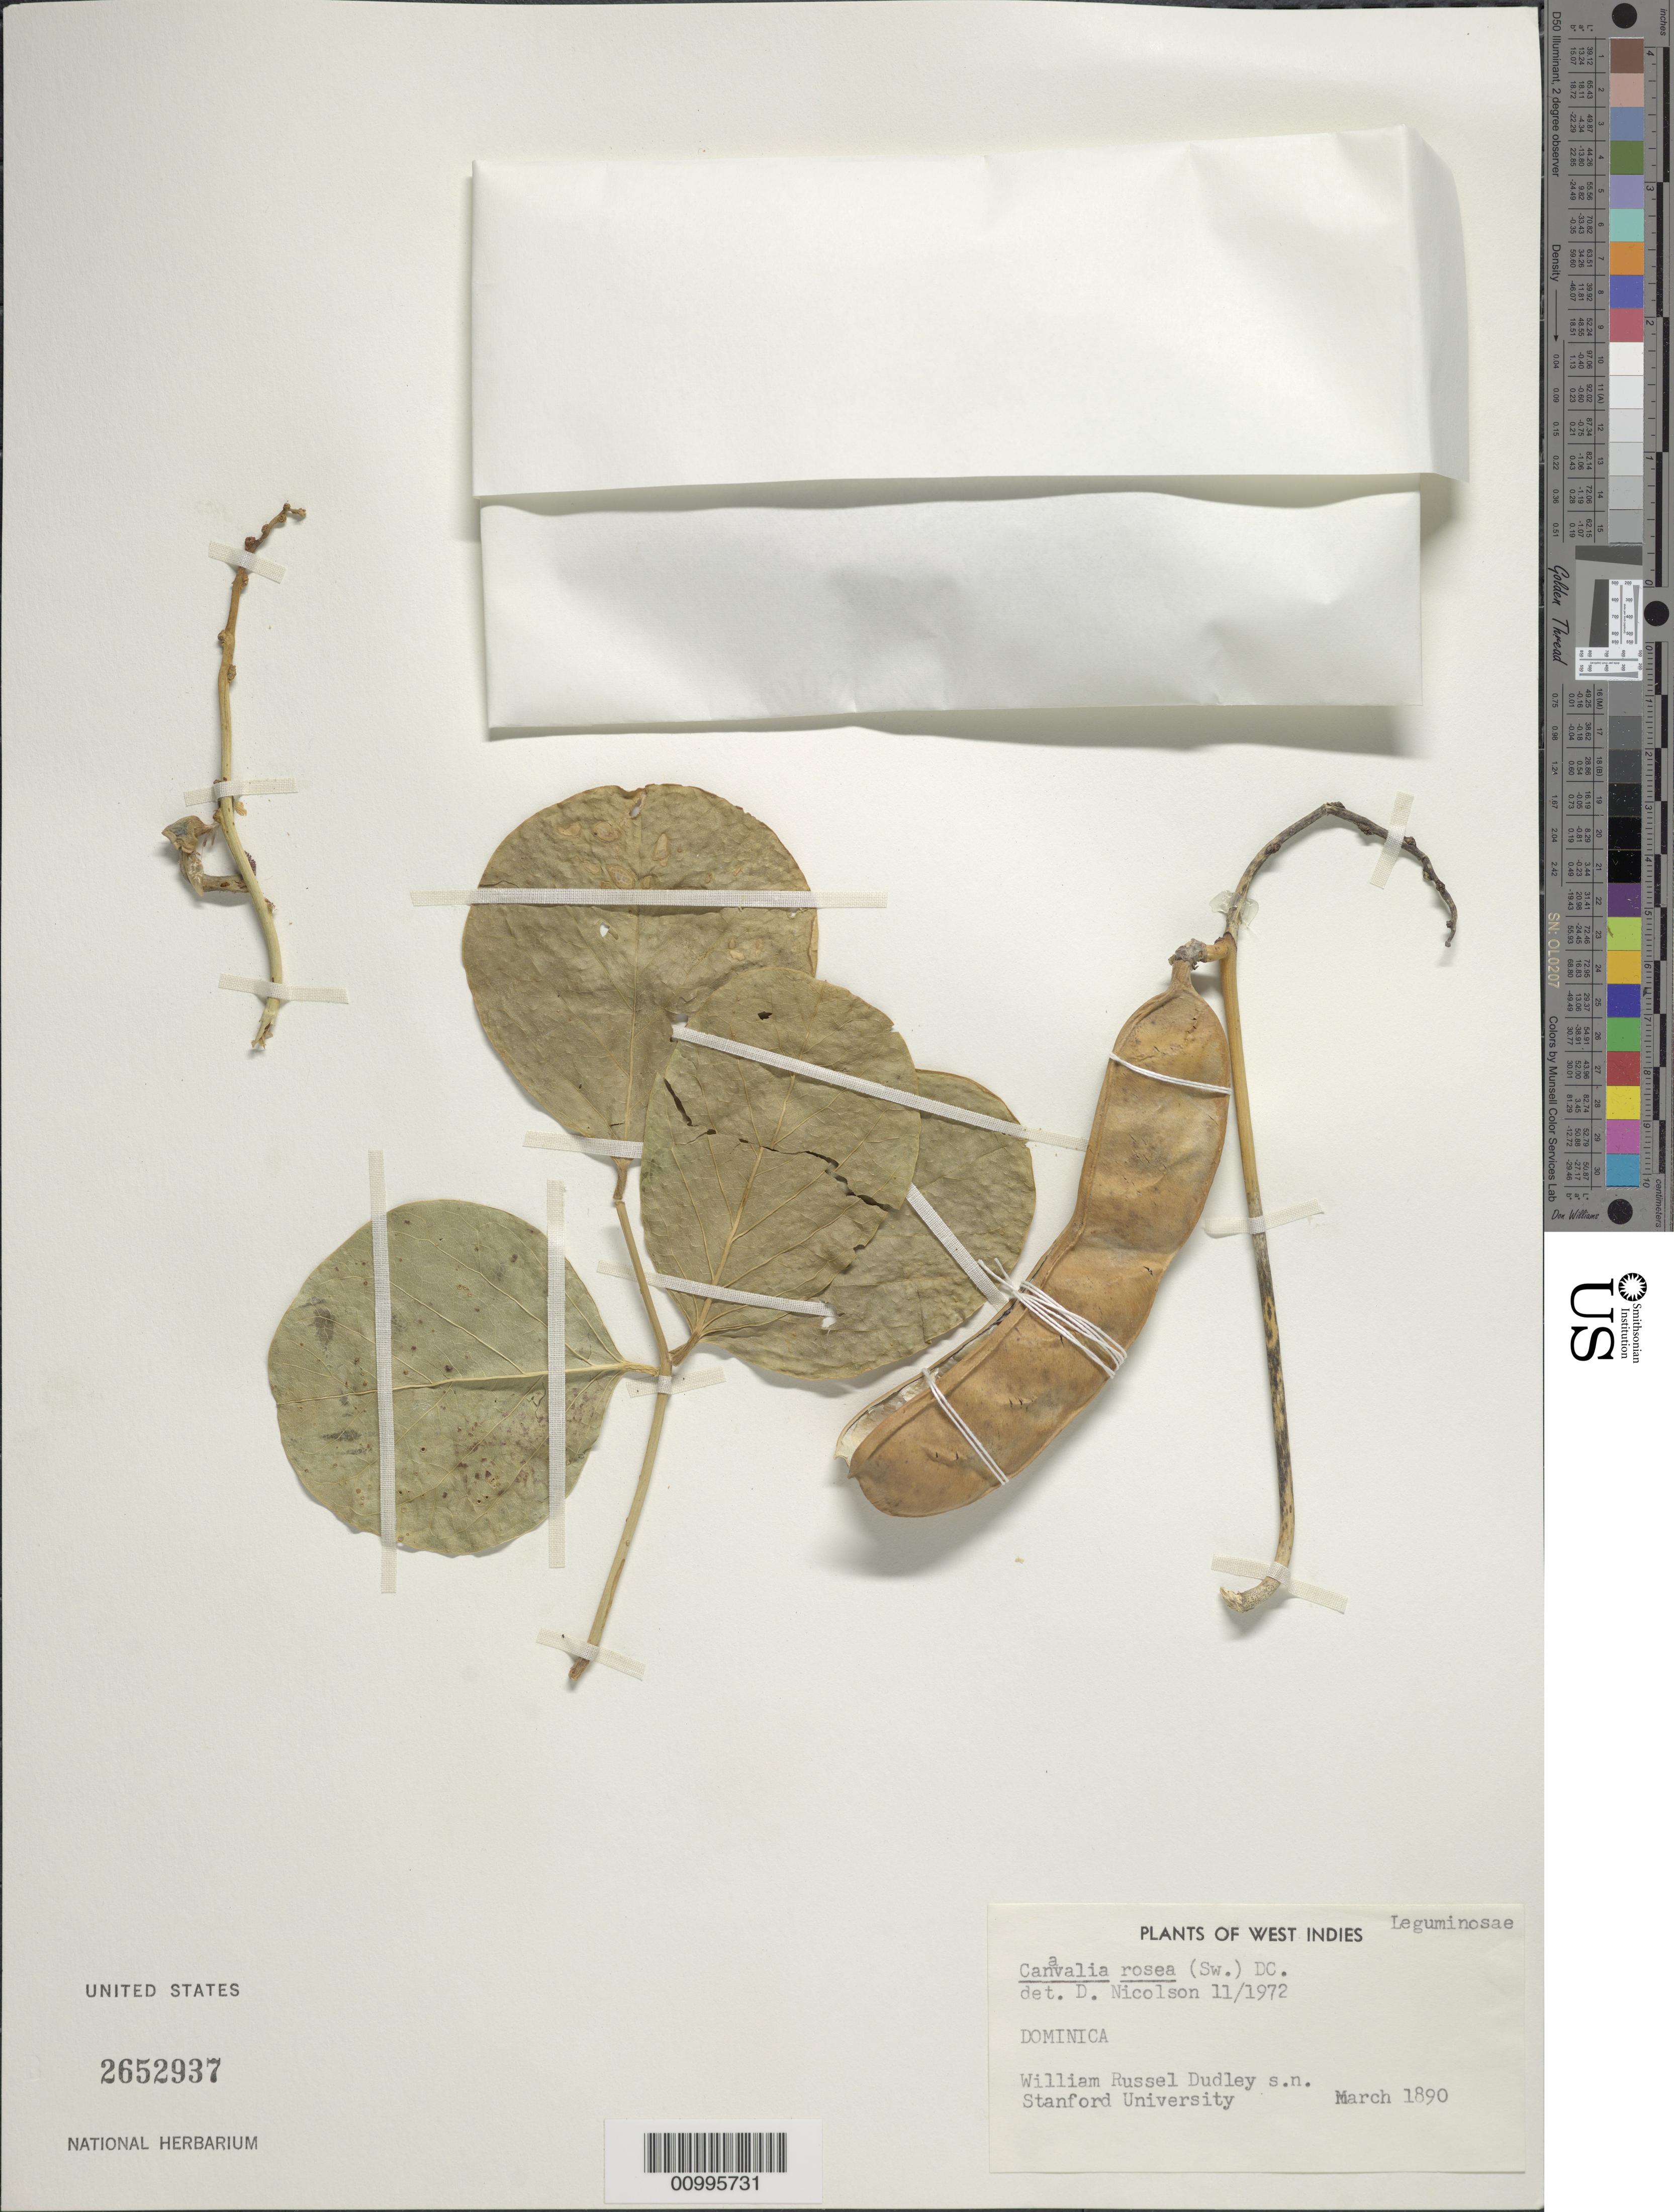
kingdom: Plantae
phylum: Tracheophyta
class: Magnoliopsida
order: Fabales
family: Fabaceae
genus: Canavalia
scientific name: Canavalia rosea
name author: (Sw.) DC.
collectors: W. Dudley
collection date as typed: Mar 1890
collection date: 1890-03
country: Dominica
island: Dominica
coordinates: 0 N, 0 E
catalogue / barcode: US 2652937